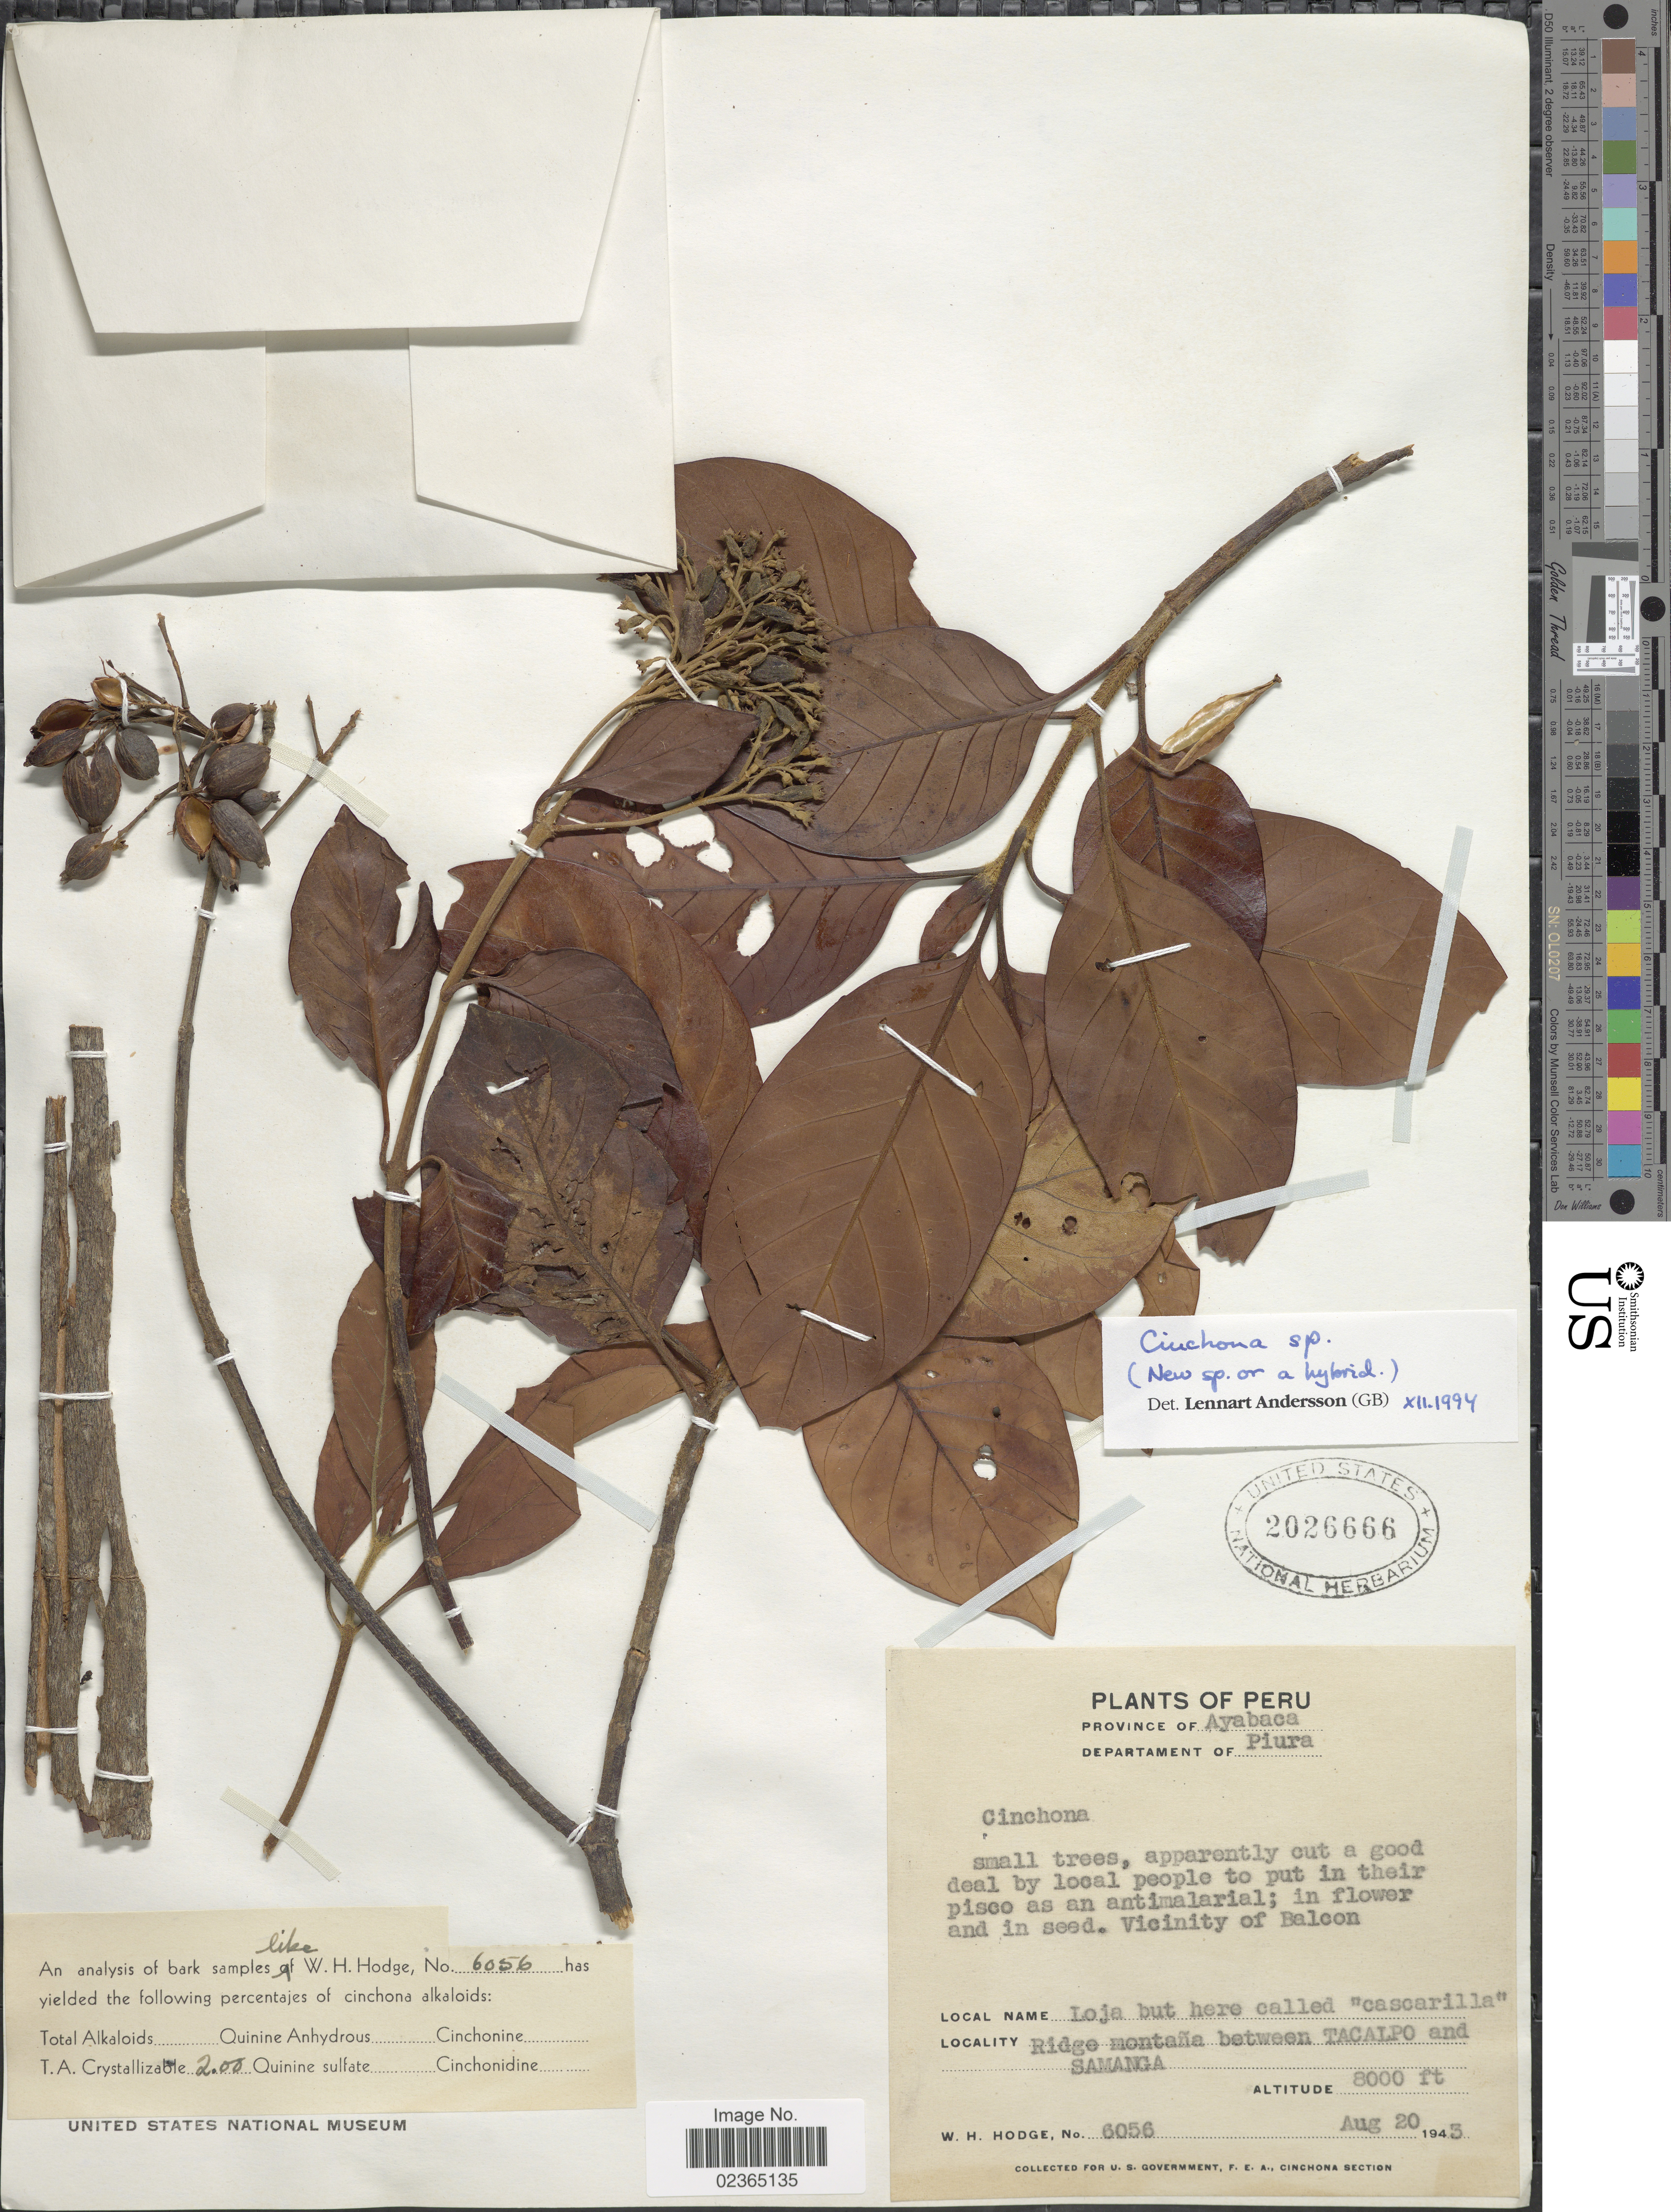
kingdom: Plantae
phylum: Tracheophyta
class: Magnoliopsida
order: Gentianales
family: Rubiaceae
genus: Cinchona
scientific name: Cinchona sp.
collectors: W. Hodge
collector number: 6056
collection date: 1943-08-20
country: Peru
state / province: Piura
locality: Province Ayabaca, Vicinity of Balcon, Ridge montana between Tacalpo and Samanga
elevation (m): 2438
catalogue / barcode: US 2026666